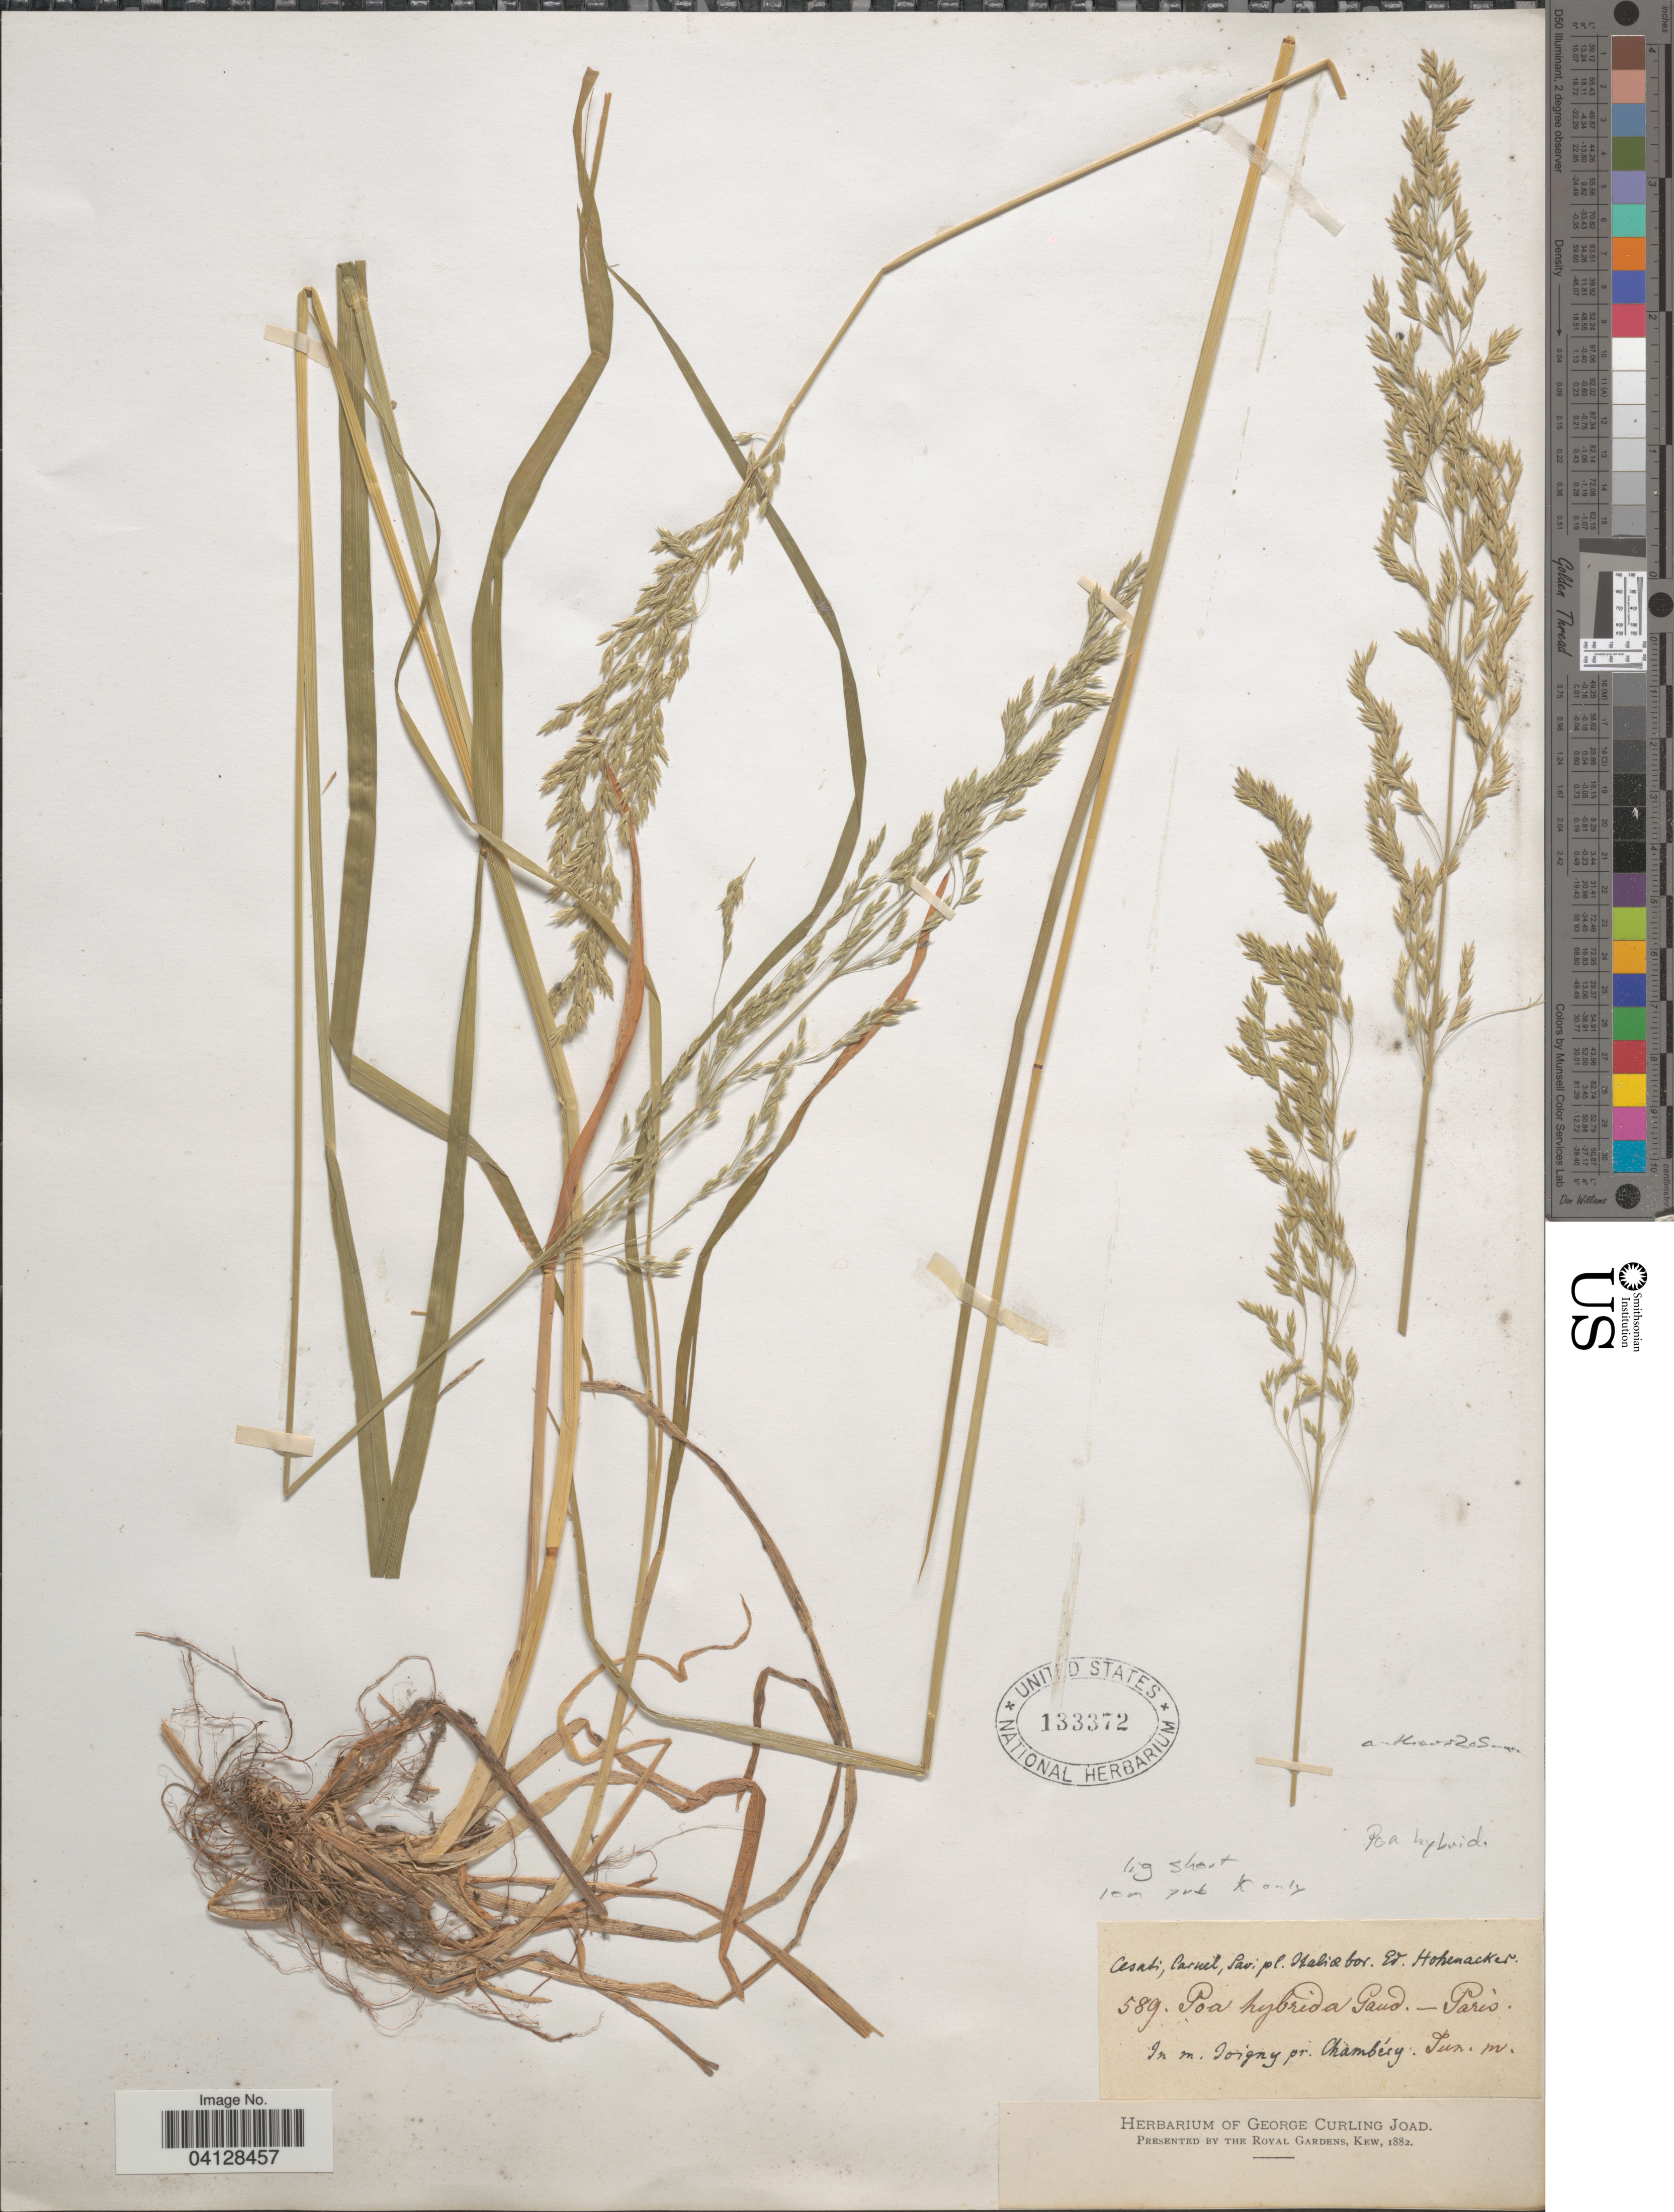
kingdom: Plantae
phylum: Tracheophyta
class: Liliopsida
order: Poales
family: Poaceae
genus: Poa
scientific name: Poa hybrida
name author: Gaudin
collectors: Cesati, Caruel & G. Savi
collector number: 589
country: Italy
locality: Italiæ bor. In m. Toigny pr. Chambéry.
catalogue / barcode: US 133372